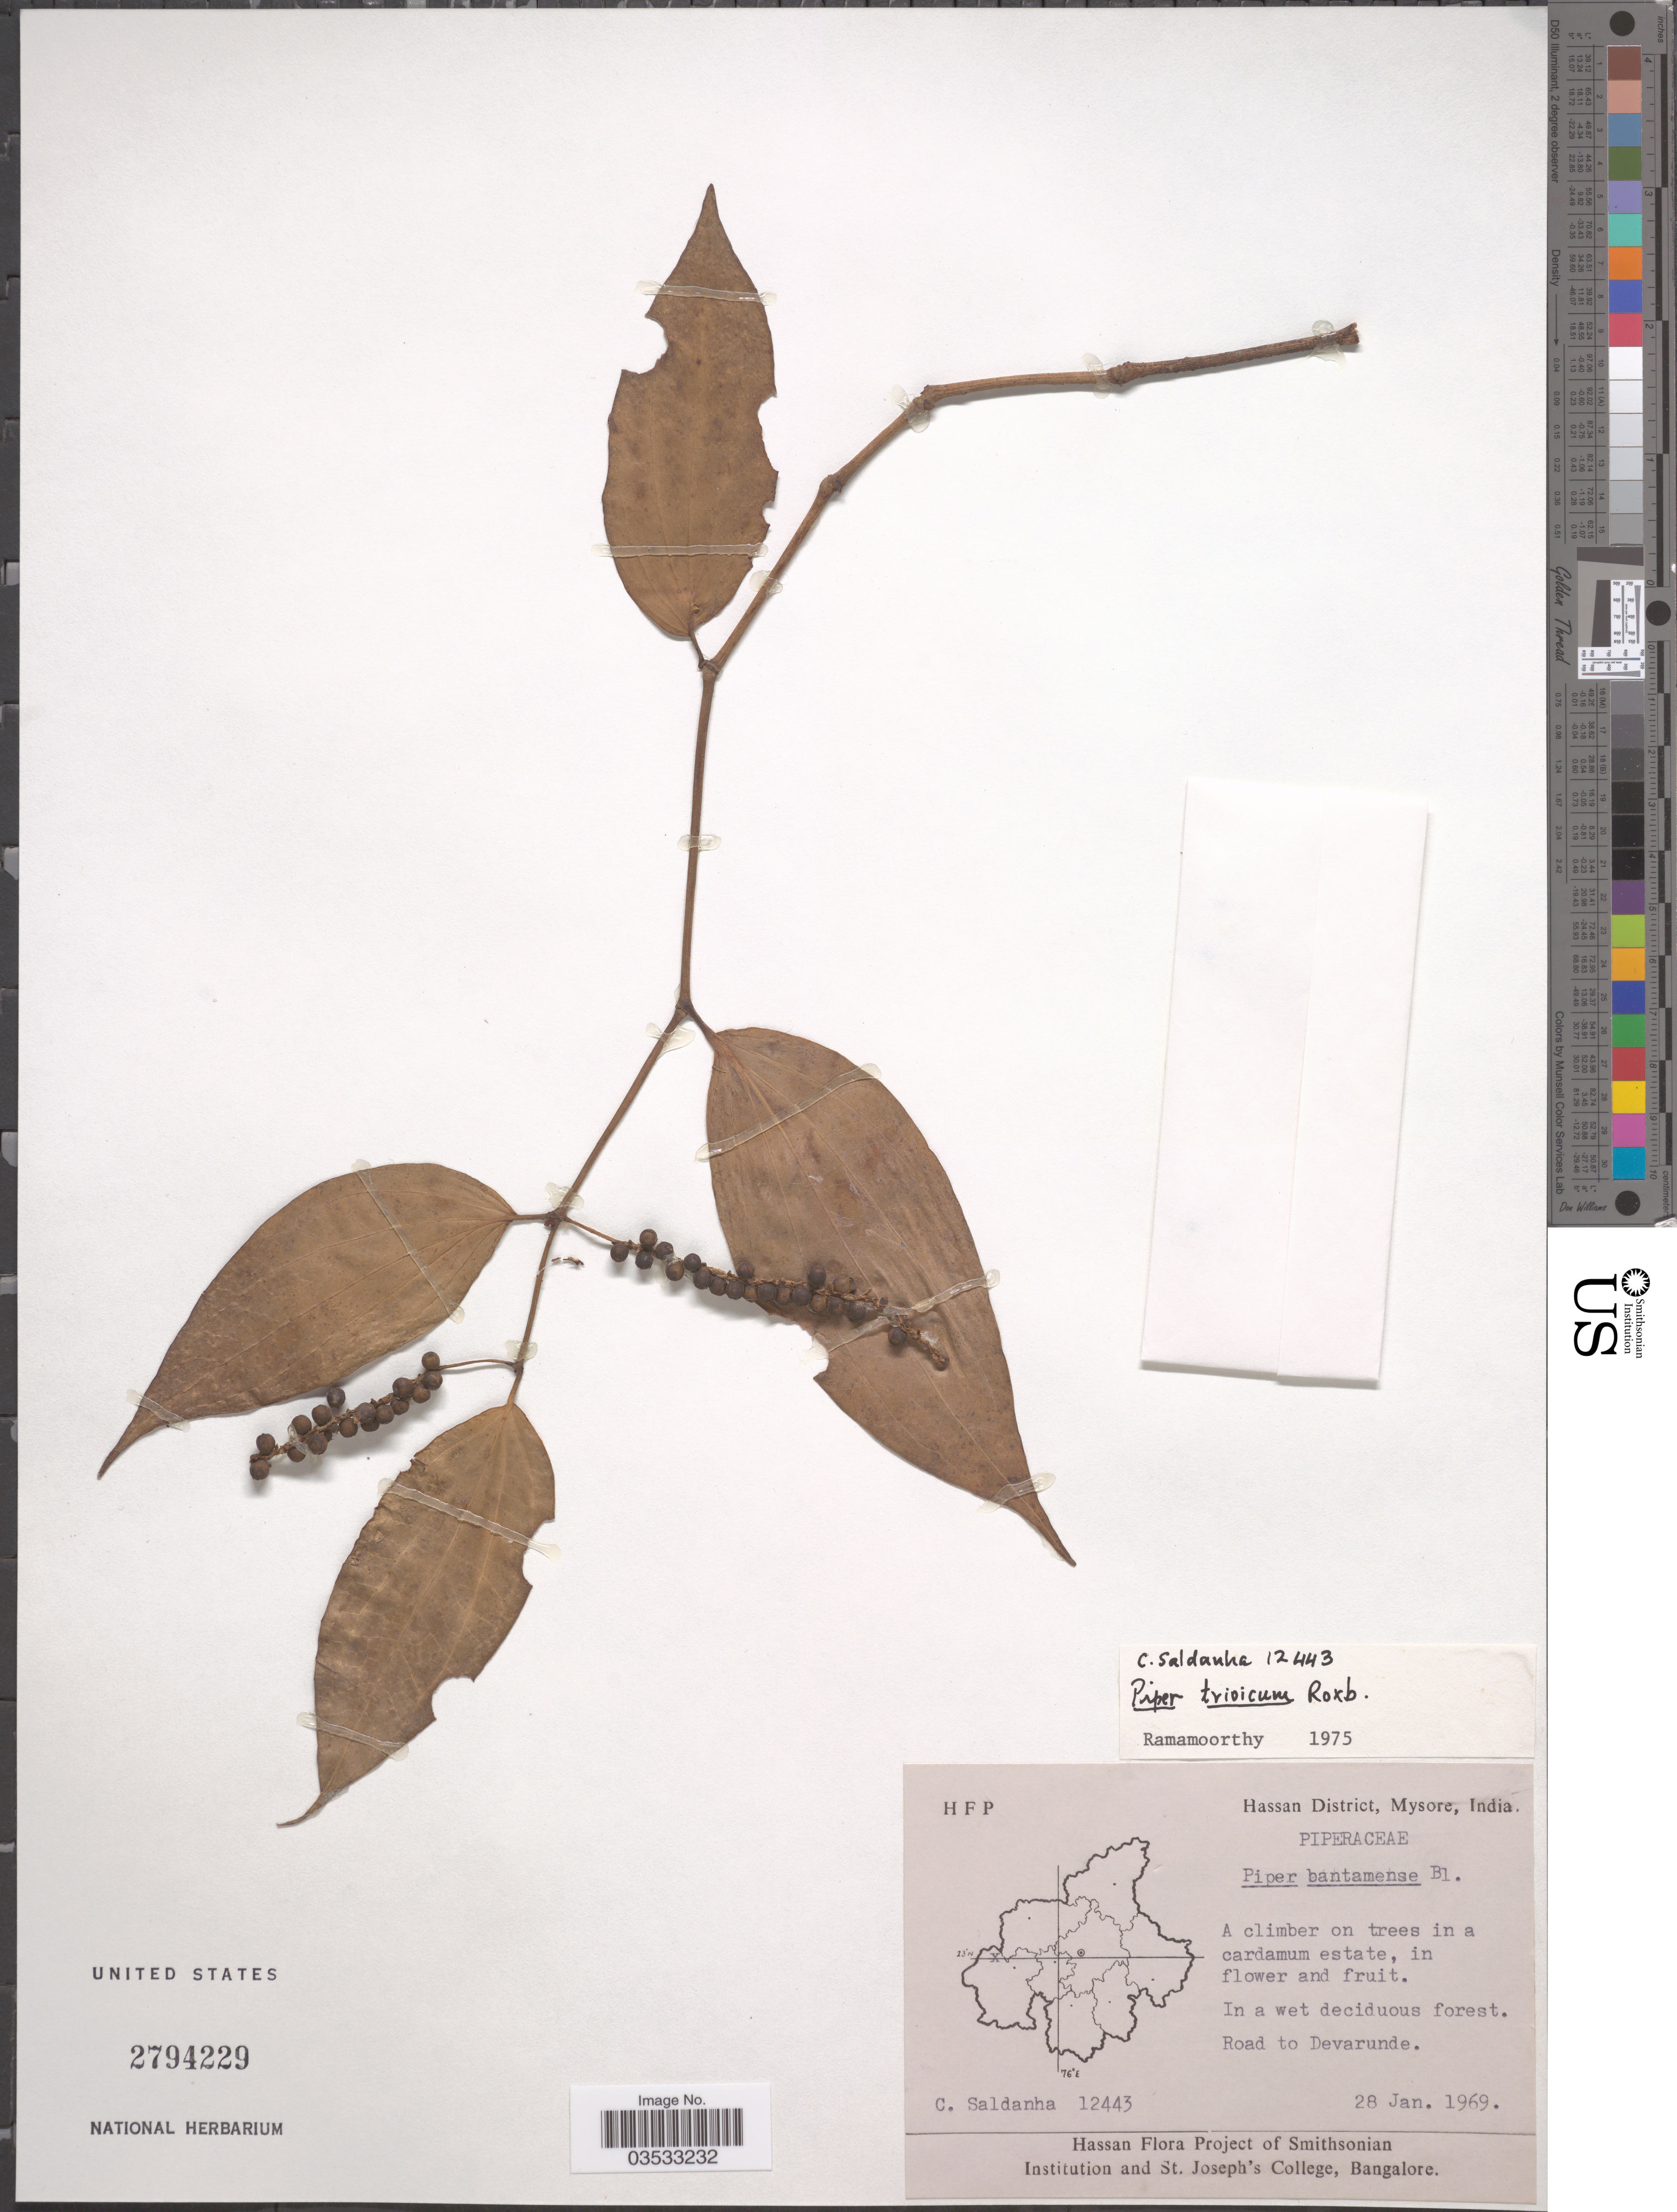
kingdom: Plantae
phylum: Tracheophyta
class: Magnoliopsida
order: Piperales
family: Piperaceae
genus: Piper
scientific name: Piper trioicum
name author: Roxb.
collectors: C. Saldanha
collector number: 12443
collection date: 1969-01-28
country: India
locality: Hassan District, Mysore. Road to Devarunde.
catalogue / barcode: US 2794229